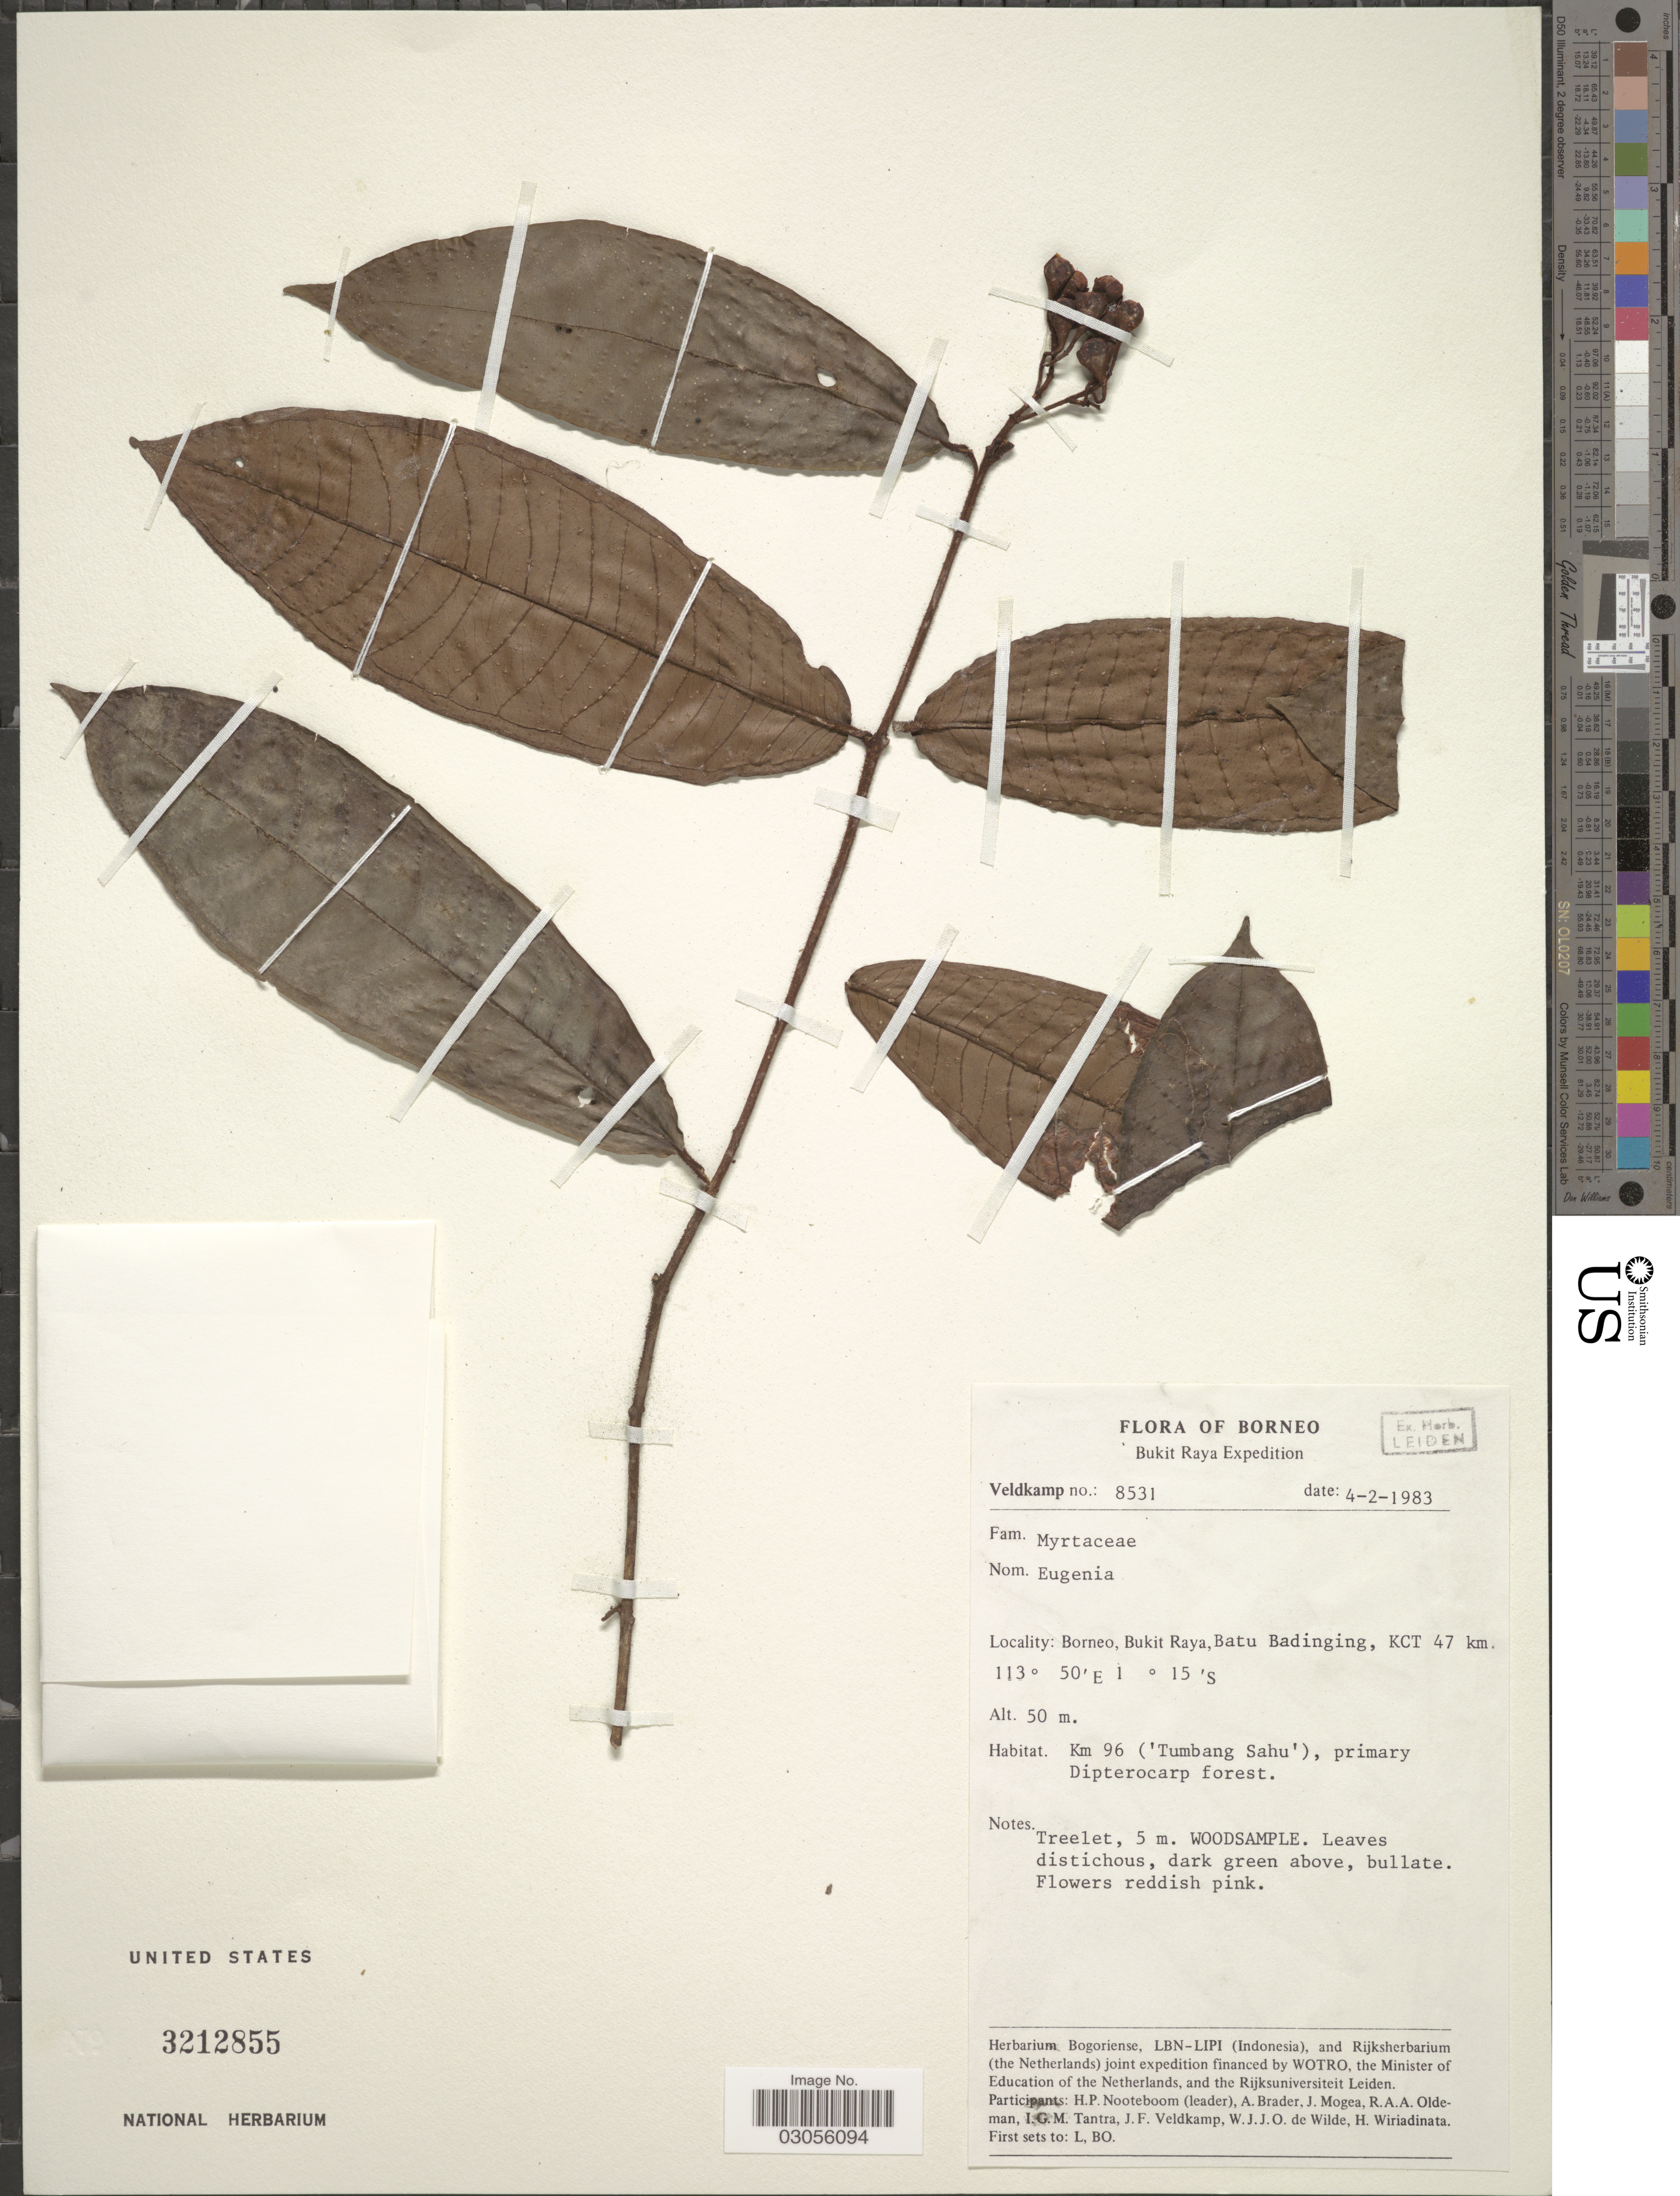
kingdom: Plantae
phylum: Tracheophyta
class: Magnoliopsida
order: Myrtales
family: Myrtaceae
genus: Syzygium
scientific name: Syzygium sp.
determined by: Strong, M. T., (US), Smithsonian Institution - National Museum of Natural History (UNITED STATES)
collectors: H. P. Nooteboom, A. Brader, J. Mogea, R. Oldeman & et al.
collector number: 8531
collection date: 1983-02-04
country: Indonesia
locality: Borneo, Bukit Raya, Batu Badinging, KCT 47 km. Km 96 ('Tumbang Sahu').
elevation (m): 50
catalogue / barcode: US 3212855